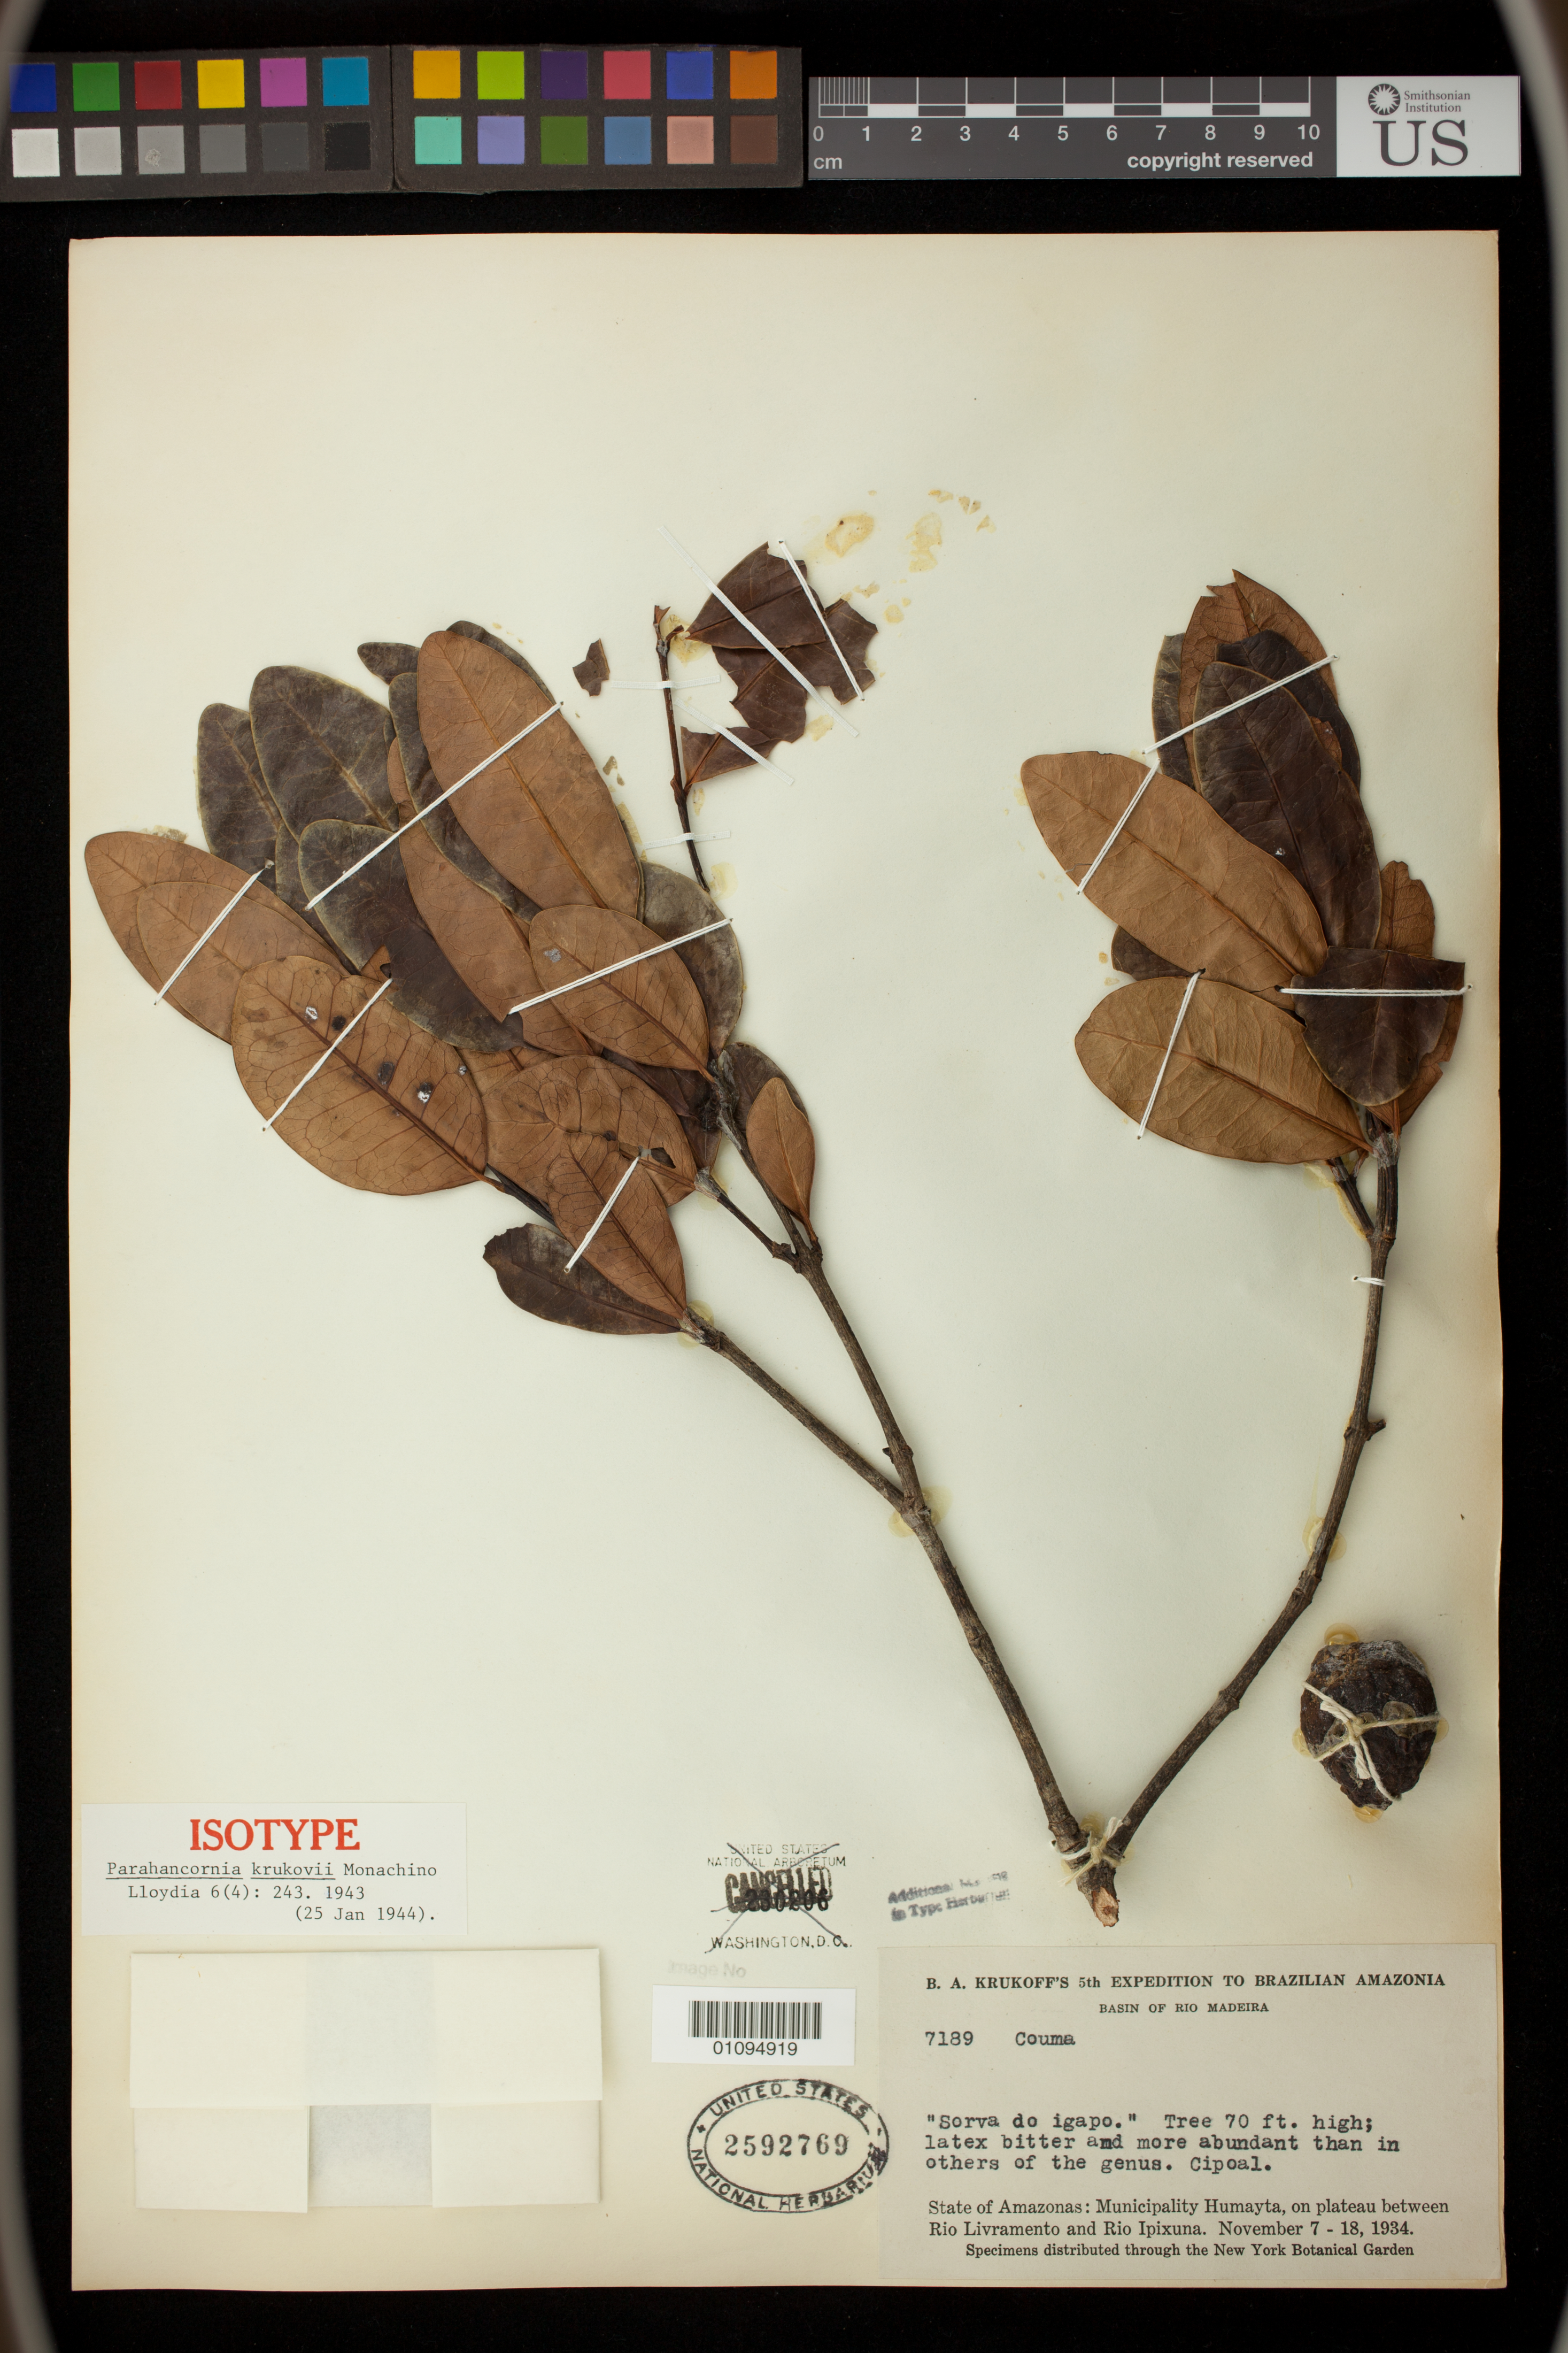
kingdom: Plantae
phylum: Tracheophyta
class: Magnoliopsida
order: Gentianales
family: Apocynaceae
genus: Parahancornia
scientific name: Parahancornia krukovii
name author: Monach.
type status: Isotype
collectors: B. A. Krukoff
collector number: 7189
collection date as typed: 07 Nov 1934 to 18 Nov 1934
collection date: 1934-11-07/1934-11-18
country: Brazil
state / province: Amazônas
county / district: Humayta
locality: On plateau between Rio Livramento and Rio Ipxuna.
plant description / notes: Specimen is filed in collections as Courma krukovii- not a recognized name in IPNI/Tropicos.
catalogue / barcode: US 2592769